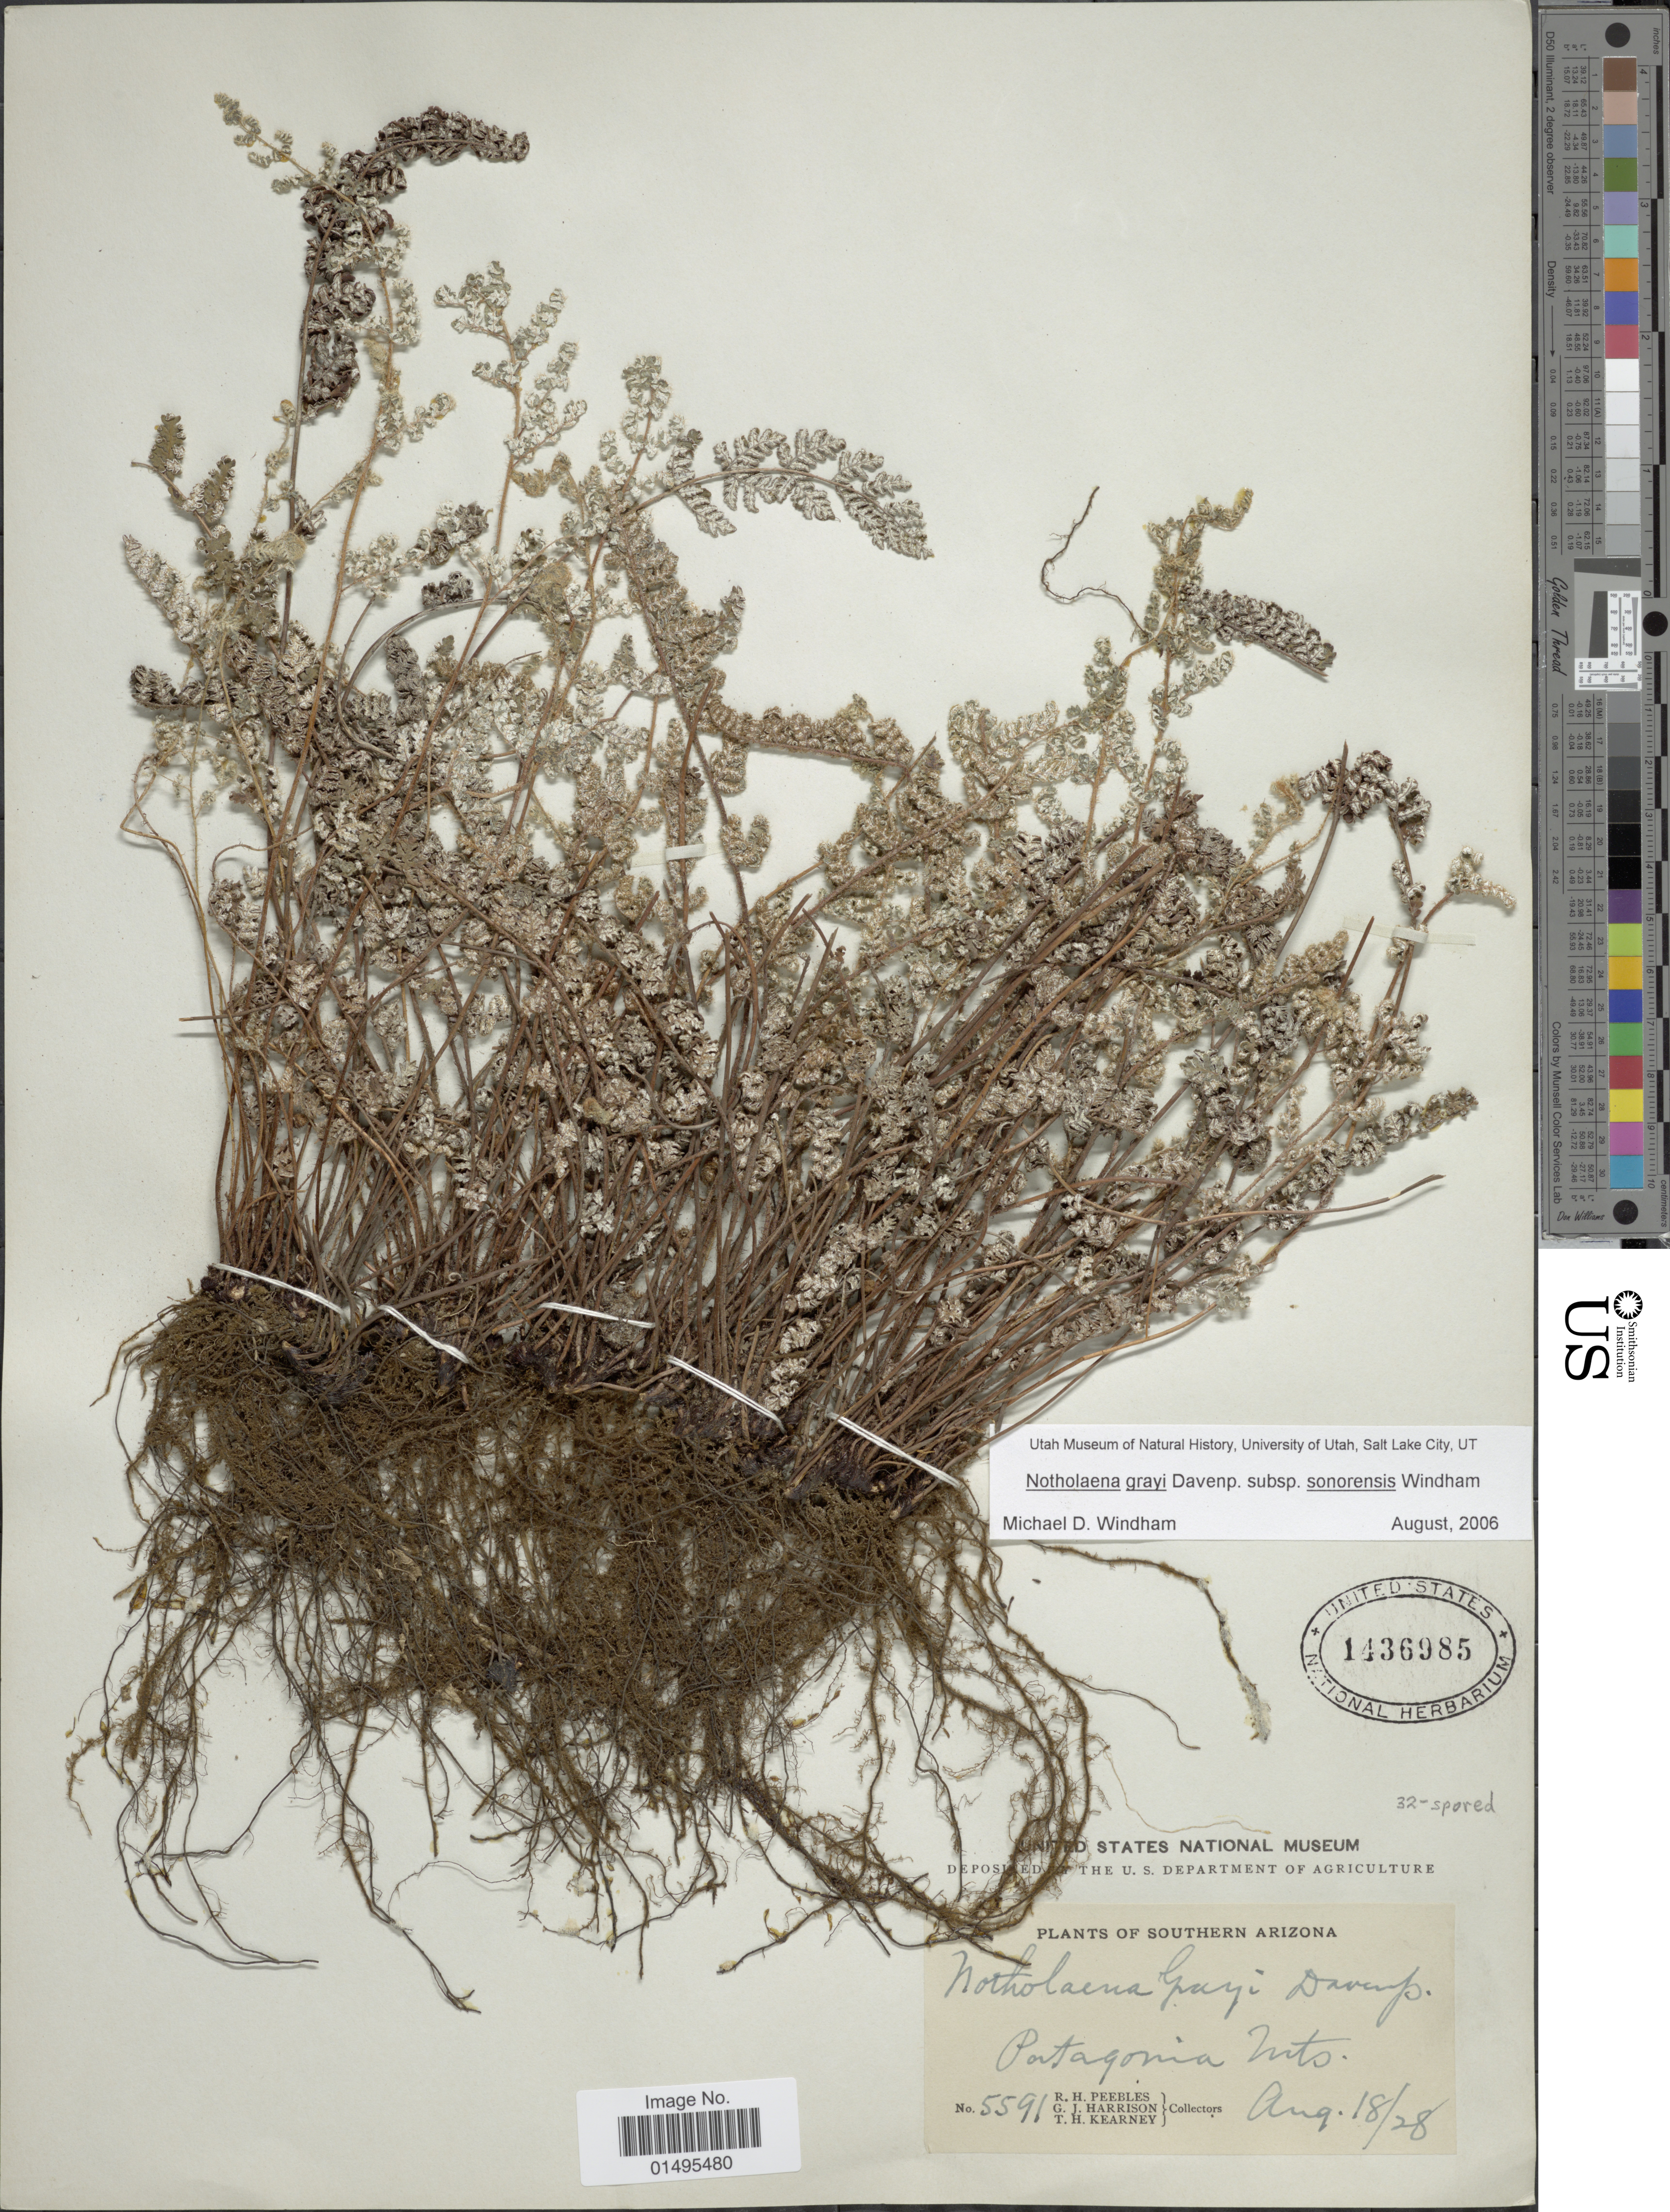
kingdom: Plantae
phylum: Tracheophyta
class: Polypodiopsida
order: Polypodiales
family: Pteridaceae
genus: Notholaena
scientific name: Notholaena grayi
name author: Davenp.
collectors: R. H. Peebles, G. J. Harrison & T. H. Kearney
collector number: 5591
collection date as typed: Transcribed d/m/y: 18/8/28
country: United States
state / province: Arizona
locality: Southern Arizona, Patagonia Mts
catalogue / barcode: US 1436985